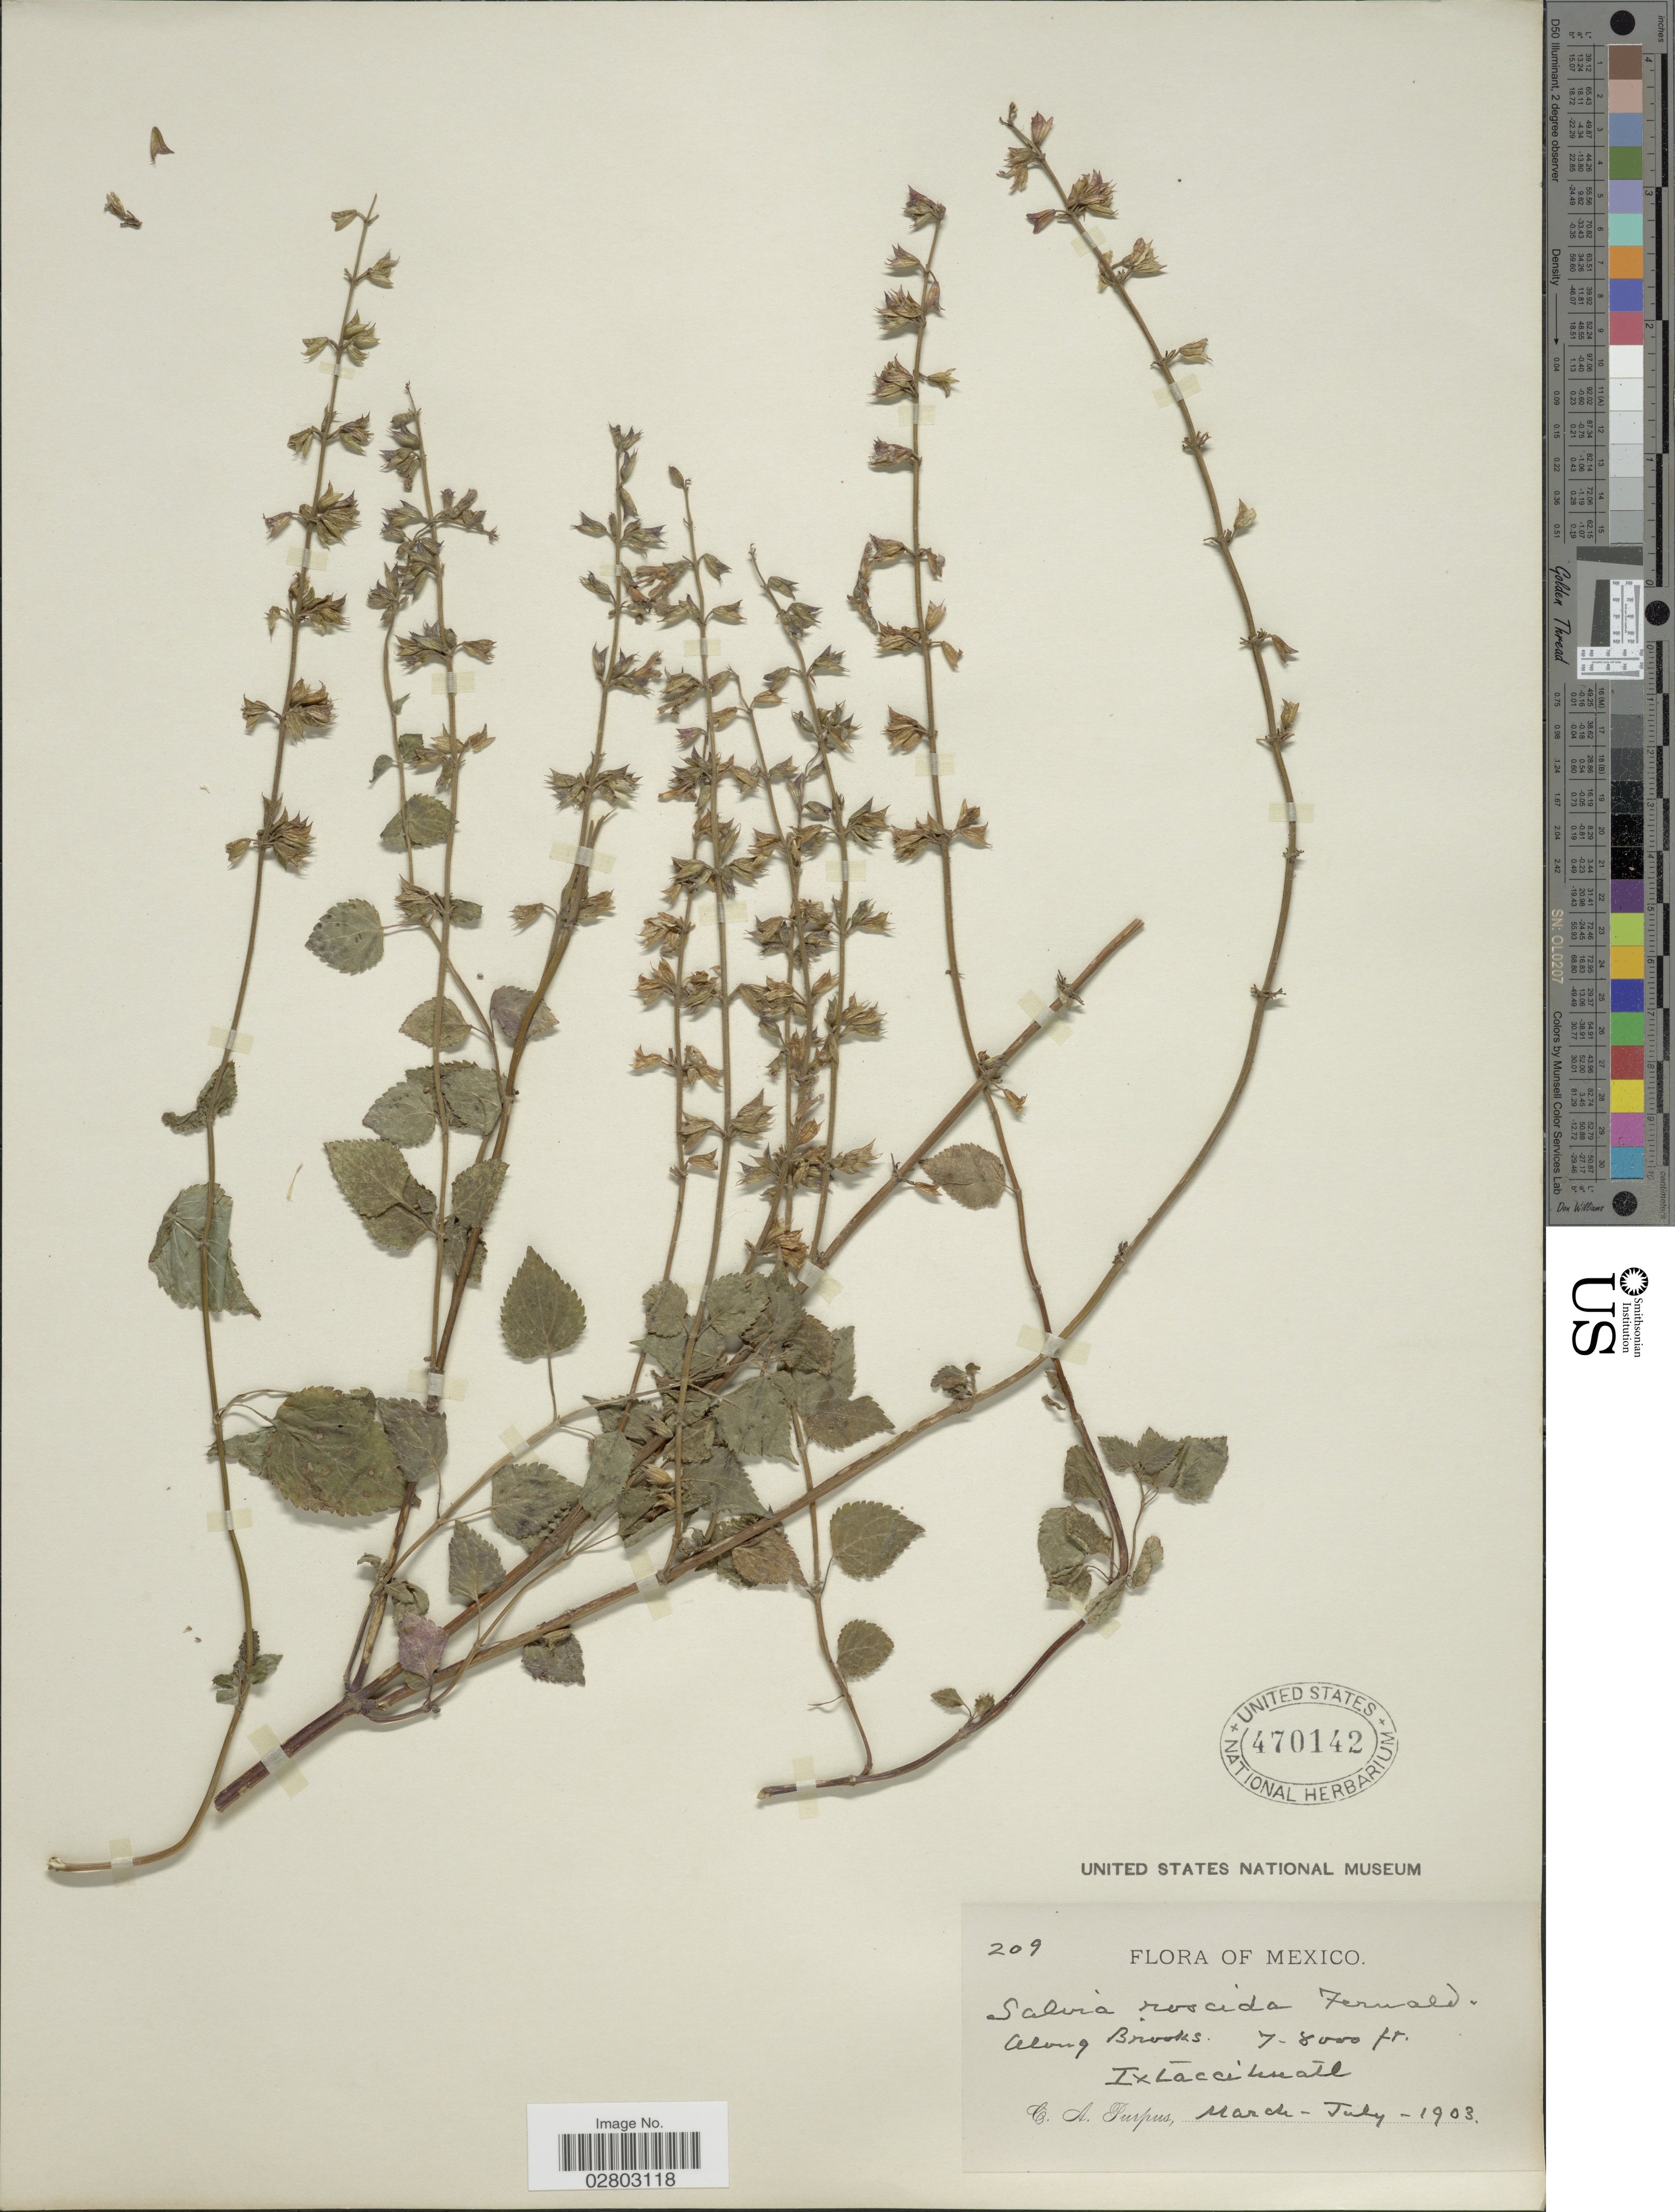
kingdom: Plantae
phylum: Tracheophyta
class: Magnoliopsida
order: Lamiales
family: Lamiaceae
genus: Salvia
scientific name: Salvia roscida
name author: Fernald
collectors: C. A. Purpus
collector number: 209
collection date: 1903-03/1903-07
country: Mexico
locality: Along Brooks, Ixtaccihuatl.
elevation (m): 2134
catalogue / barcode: US 470142